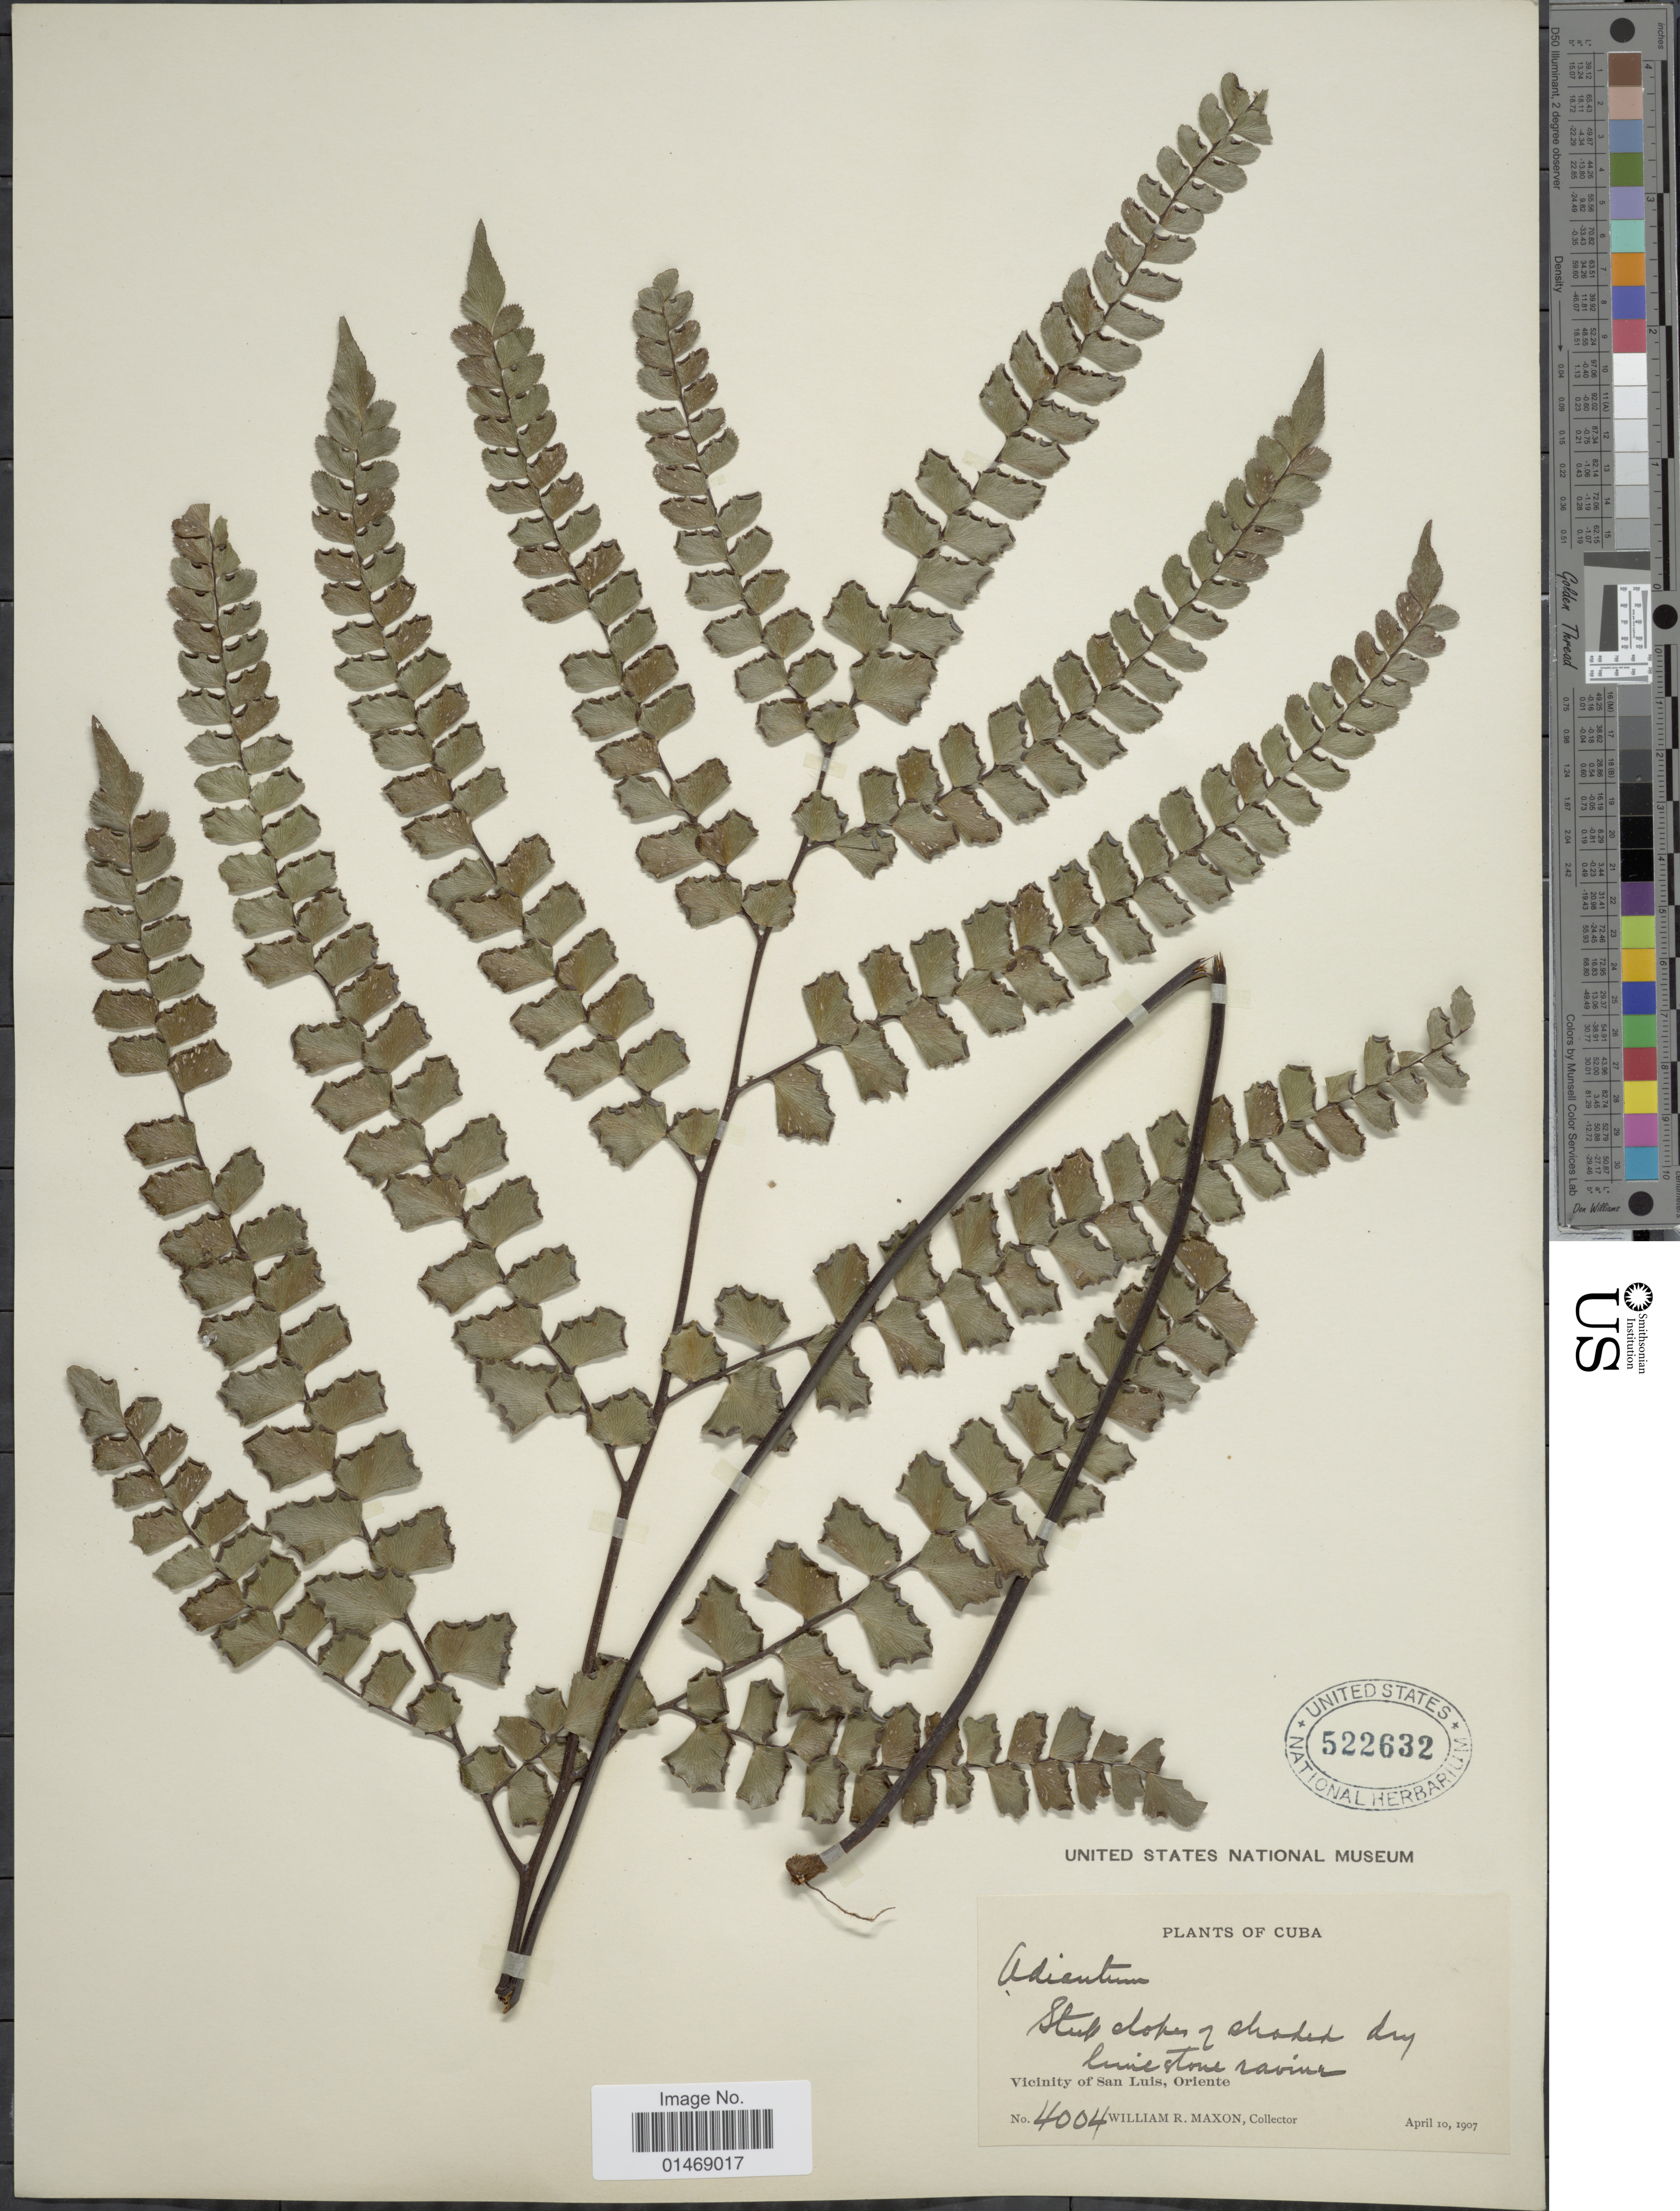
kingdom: Plantae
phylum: Tracheophyta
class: Polypodiopsida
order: Polypodiales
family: Pteridaceae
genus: Adiantum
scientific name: Adiantum melanoleucum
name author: Willd.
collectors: W. R. Maxon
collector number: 4004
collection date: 1907-04-10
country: Cuba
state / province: Oriente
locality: Vicinity of San Luis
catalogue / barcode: US 522632